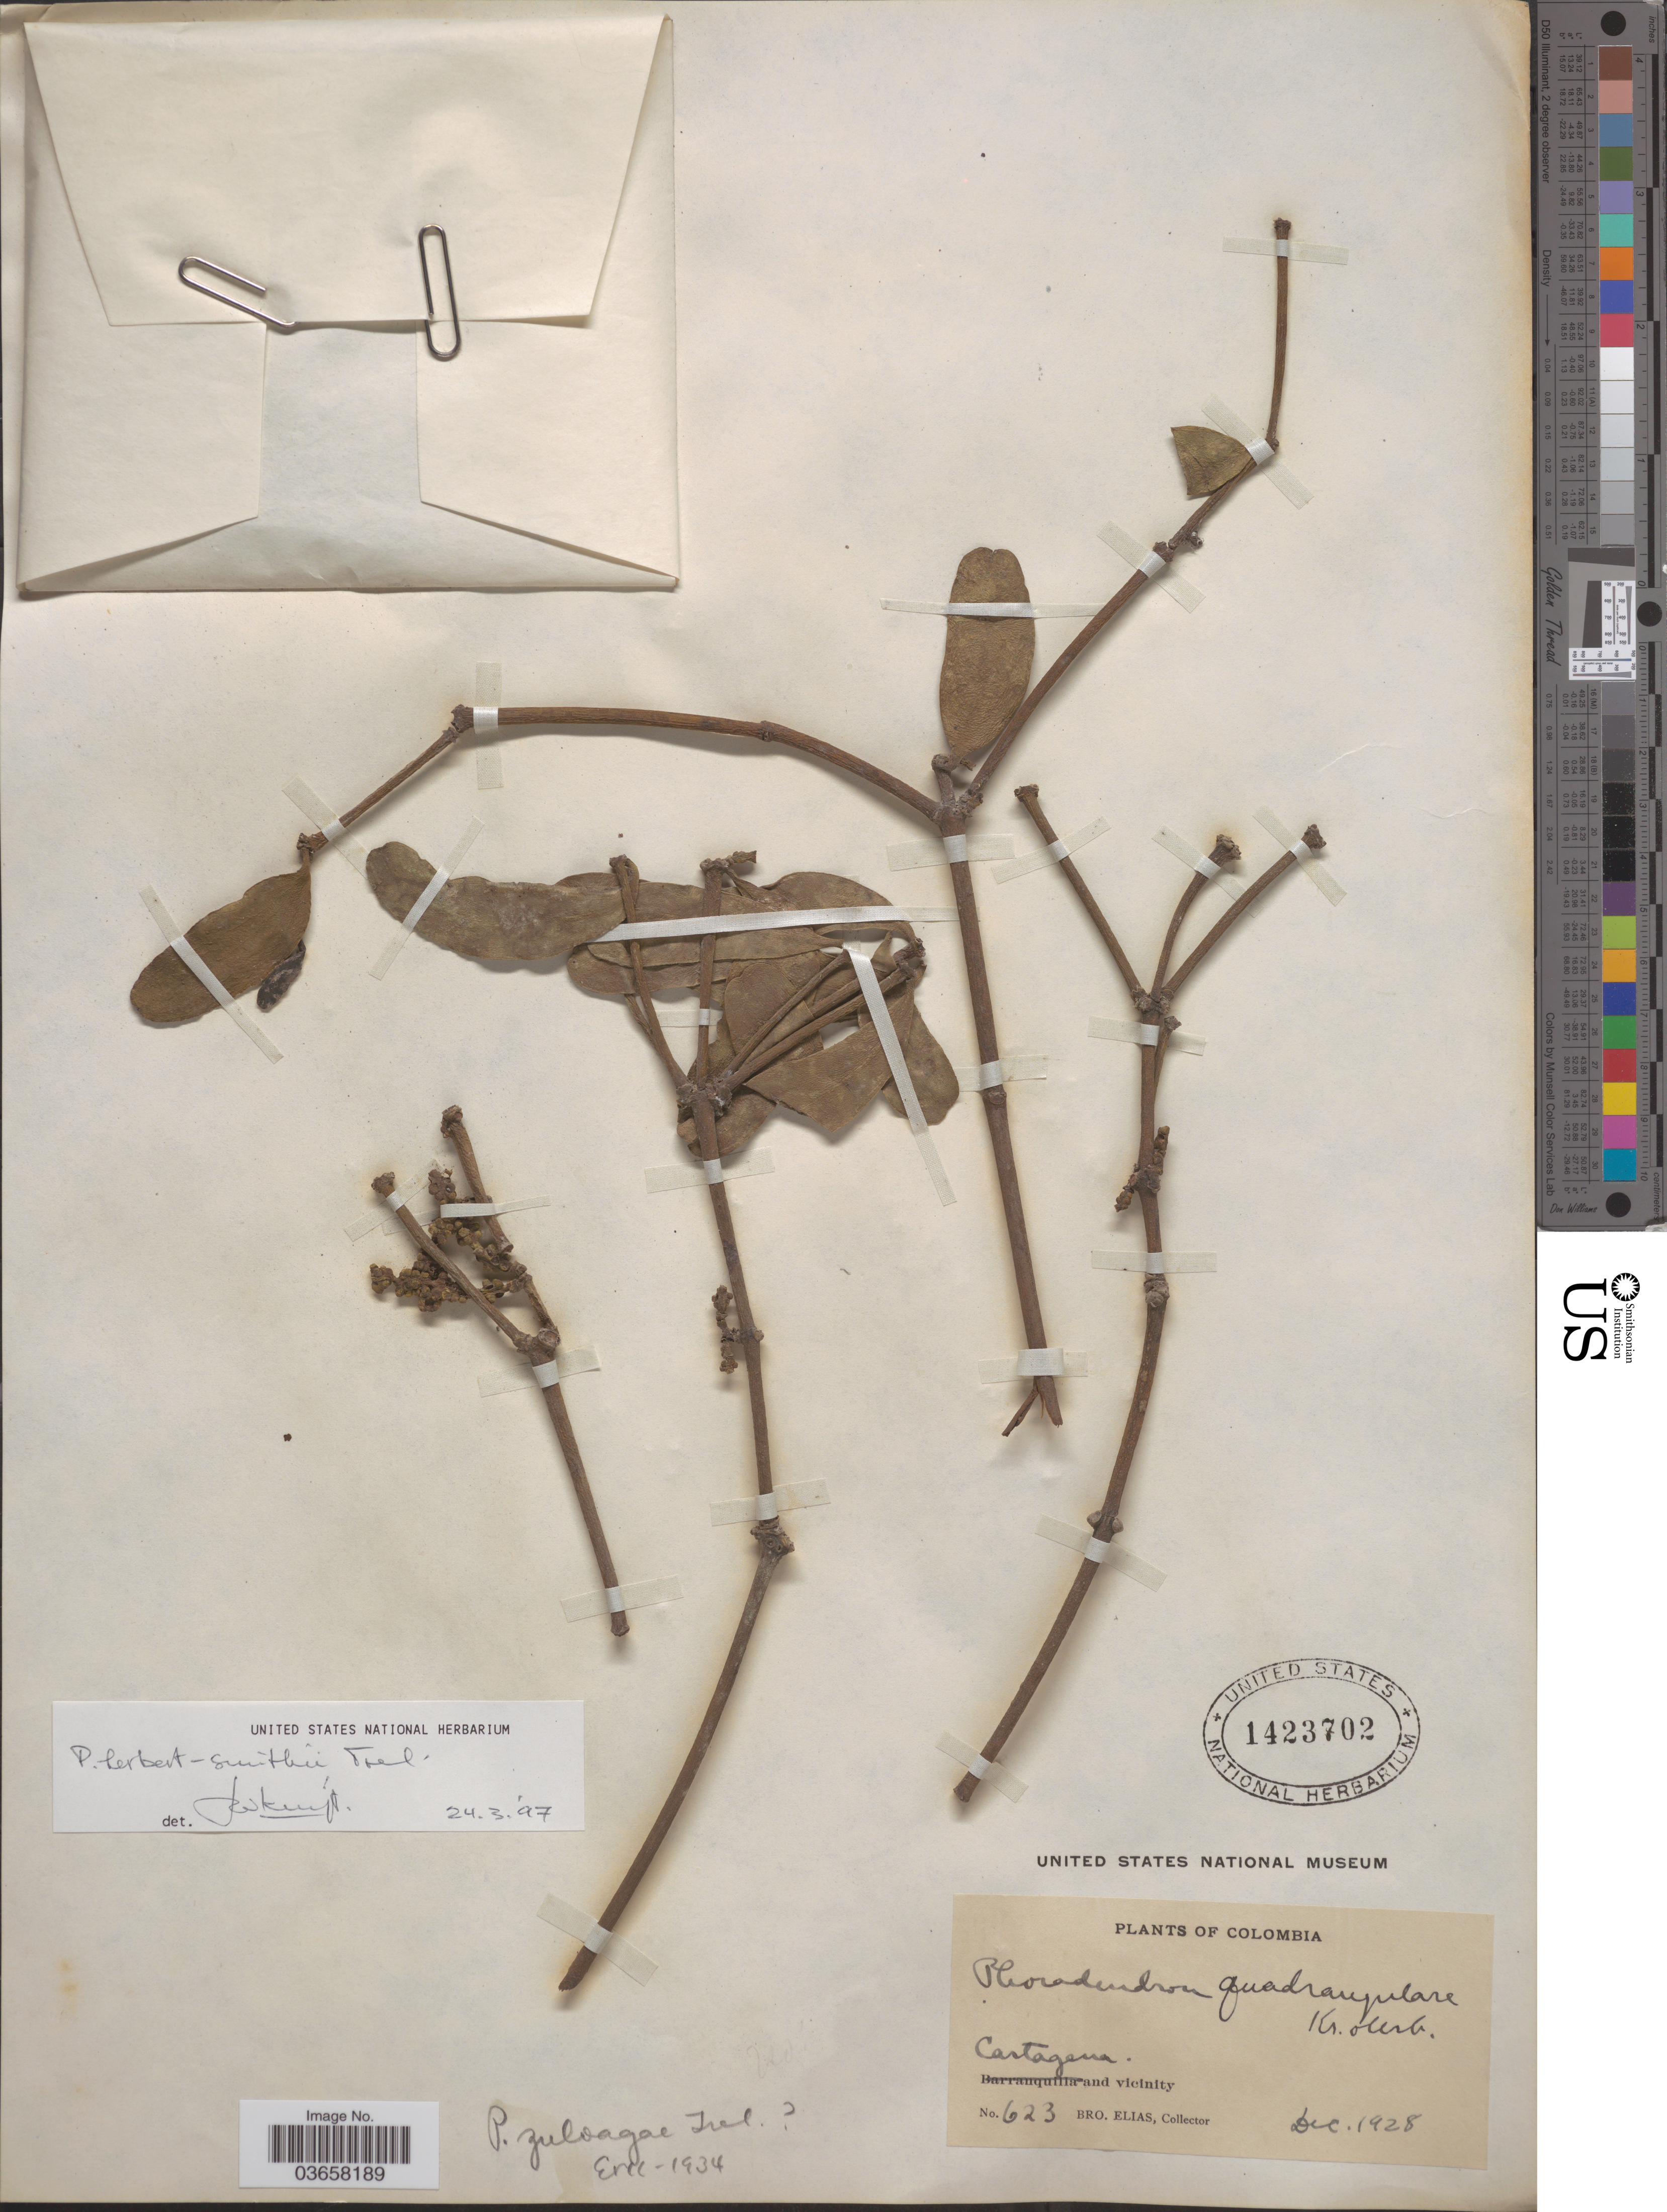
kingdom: Plantae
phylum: Tracheophyta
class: Magnoliopsida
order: Santalales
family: Viscaceae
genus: Phoradendron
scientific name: Phoradendron herbert-smithii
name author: Trel.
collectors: Bro. Elias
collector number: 623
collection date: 1928-12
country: Colombia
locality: Cartagena and vicinity.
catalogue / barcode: US 1423702